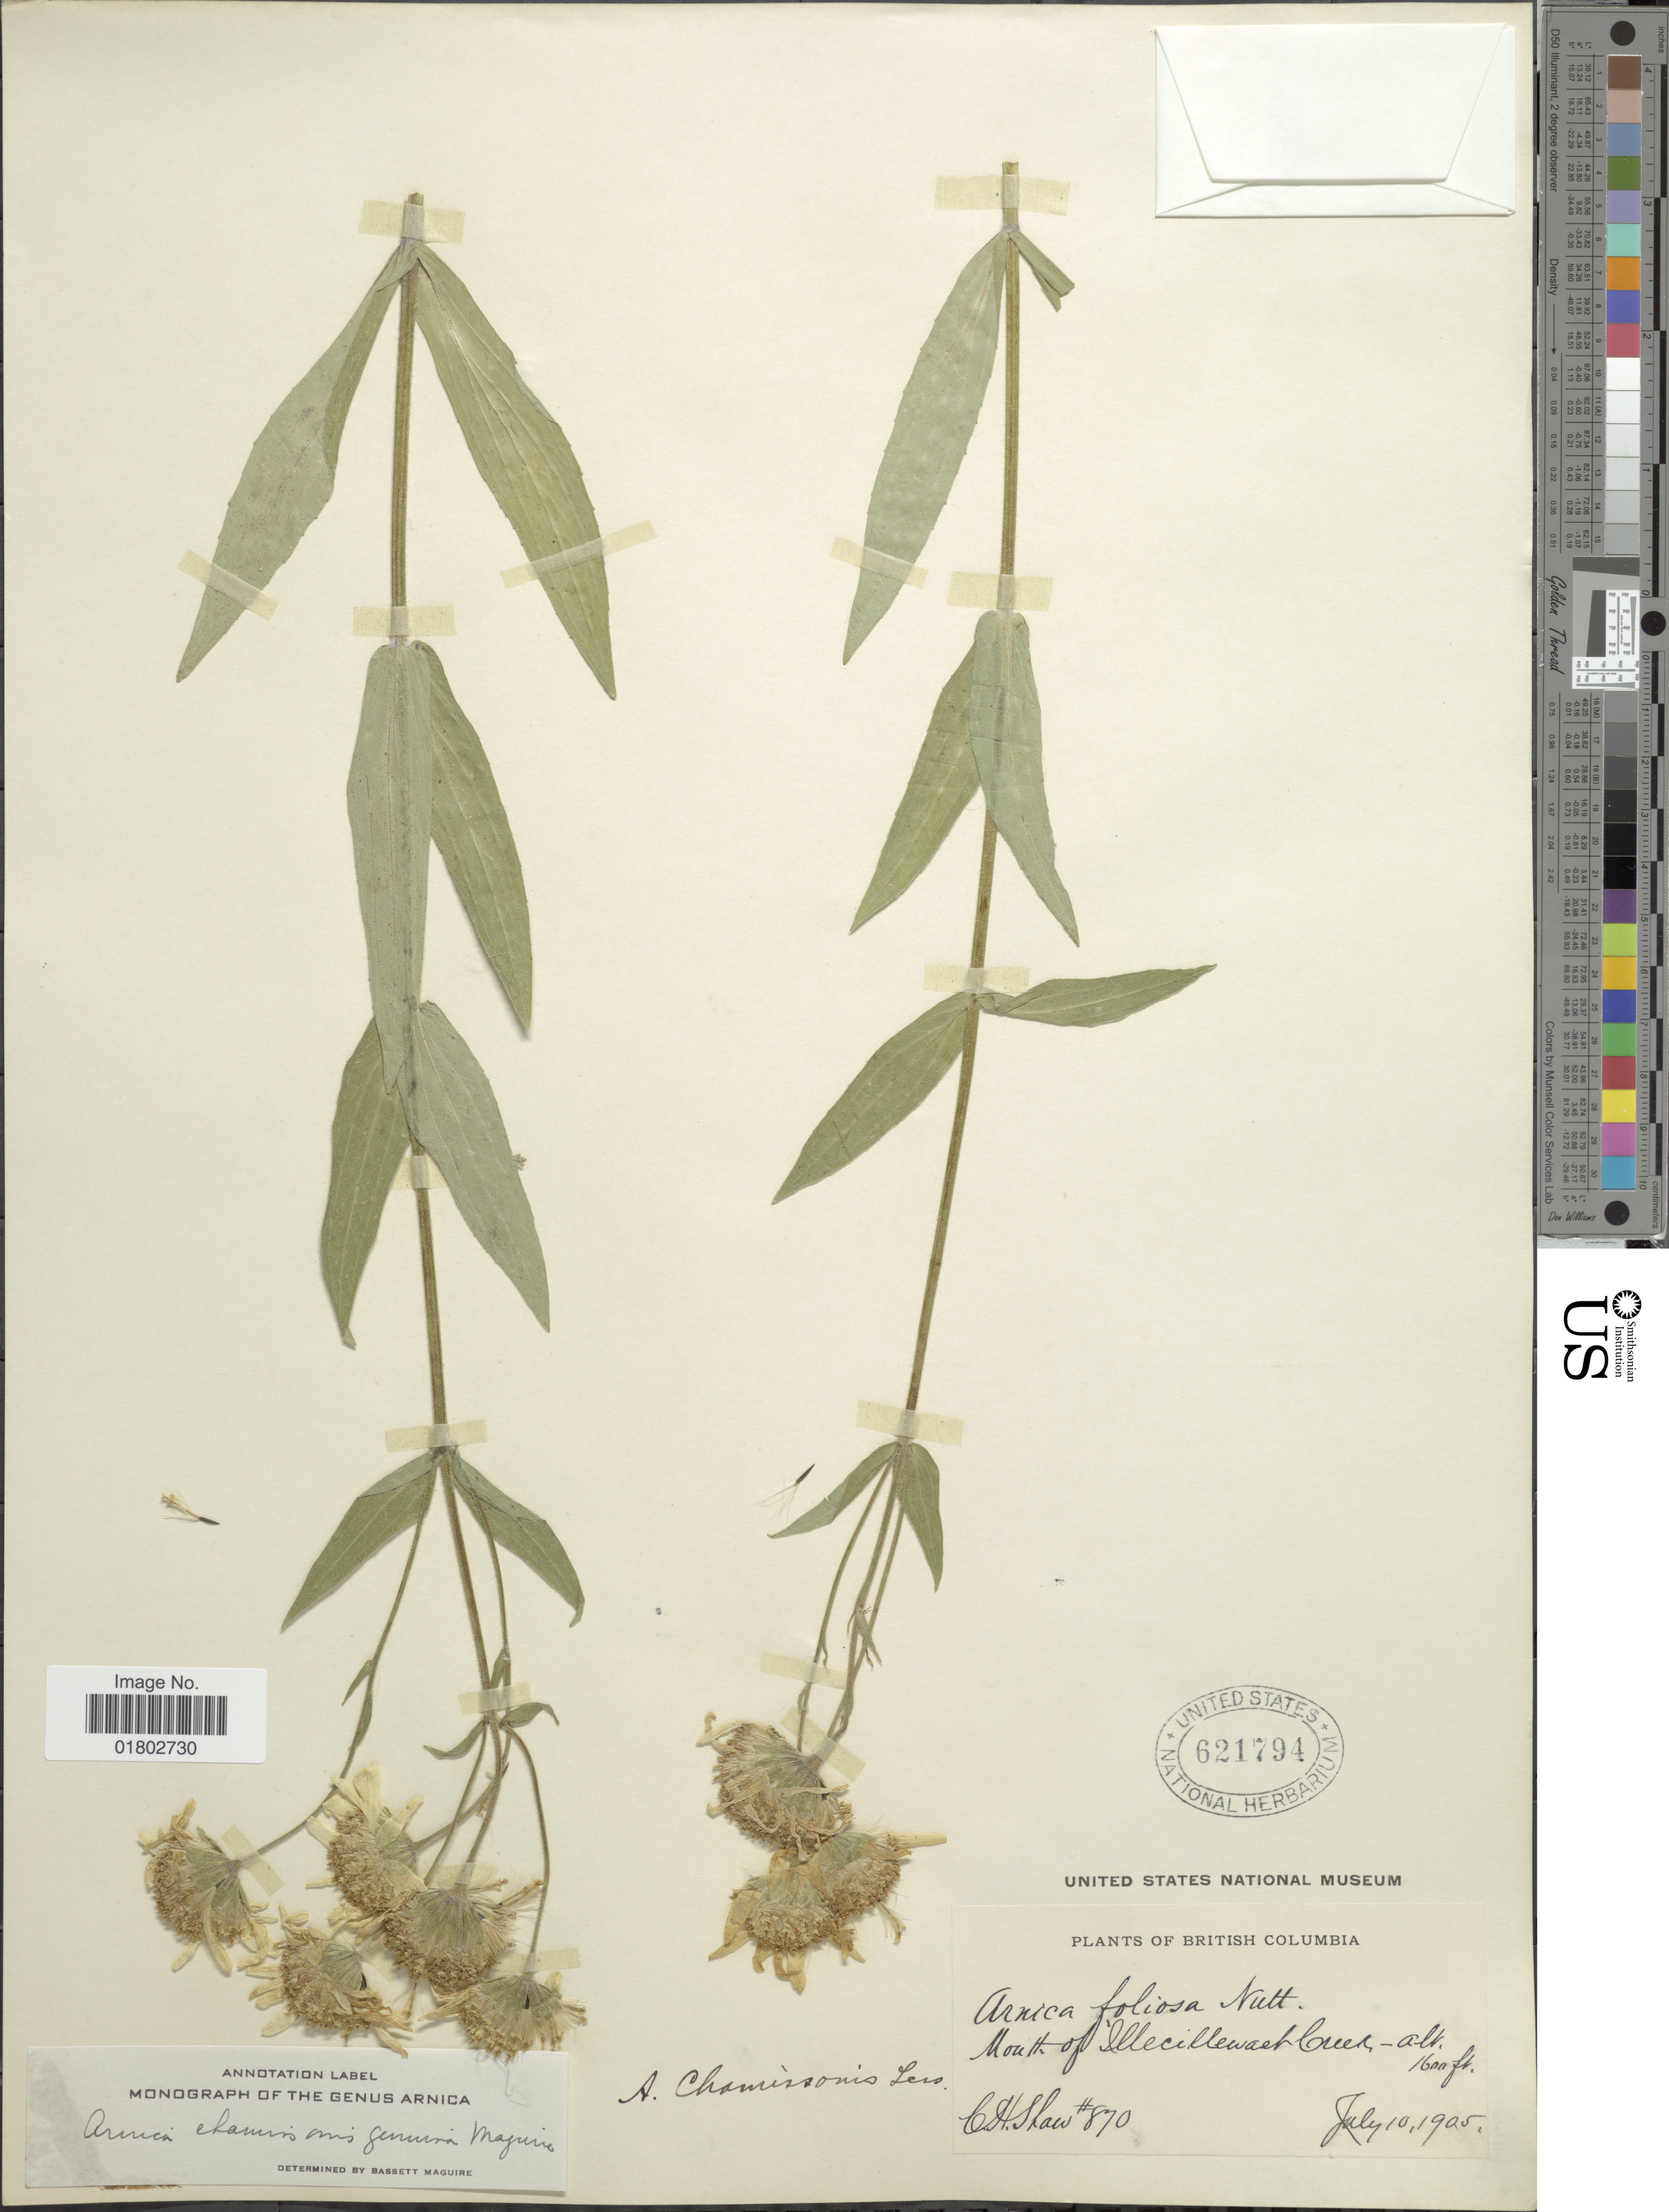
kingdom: Plantae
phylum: Tracheophyta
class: Magnoliopsida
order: Asterales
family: Asteraceae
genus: Arnica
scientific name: Arnica chamissonis subsp. genuina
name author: Maguire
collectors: C. H. Shaw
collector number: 870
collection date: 1905-07-10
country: Canada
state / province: British Columbia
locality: Mouth of Illecillewaet Creek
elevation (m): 488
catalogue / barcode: US 621794